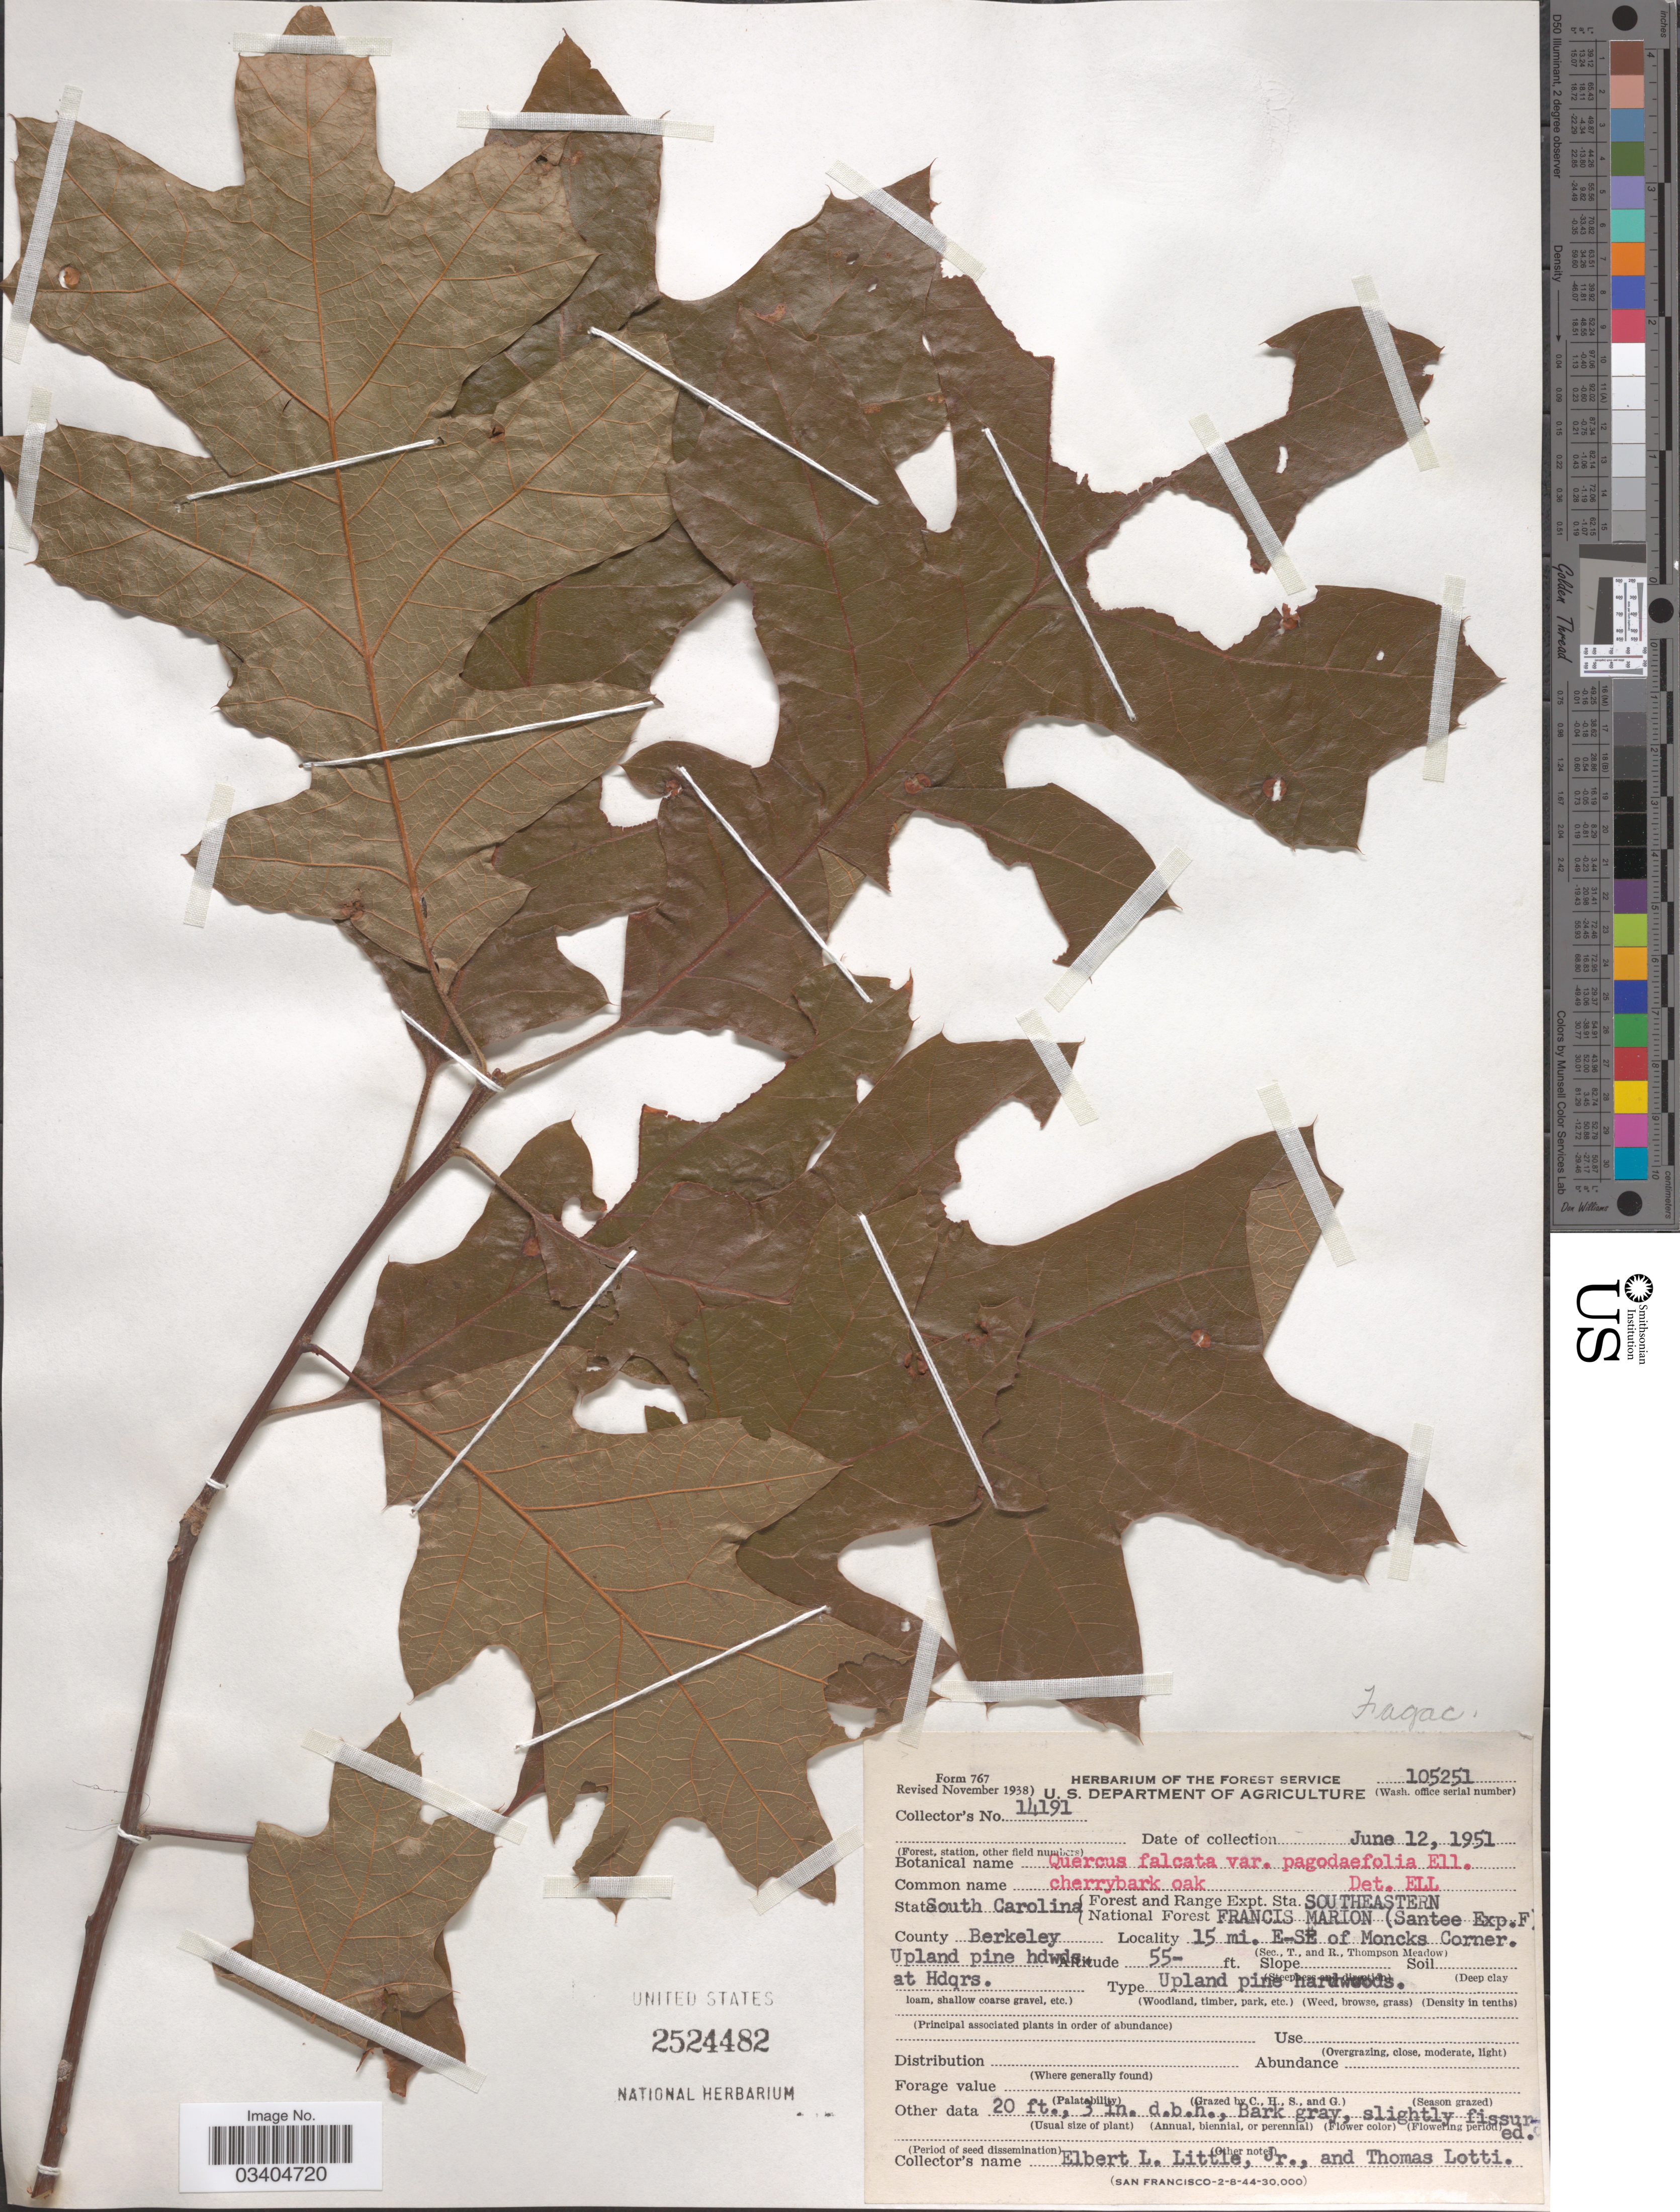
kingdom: Plantae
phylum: Tracheophyta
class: Magnoliopsida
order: Fagales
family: Fagaceae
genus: Quercus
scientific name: Quercus falcata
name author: Michx.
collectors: E. L. Little & T. Lotti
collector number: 14191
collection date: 1951-06-12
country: United States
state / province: South Carolina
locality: Forest and Range Expt. Sta Southeastern. National Forest Francis Marion (Santee Exp. F), County Berkeley. 15 mi. E-SE of Moncks Corner. Upland pine hdwds. at Hdqrs.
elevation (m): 17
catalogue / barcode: US 2524482